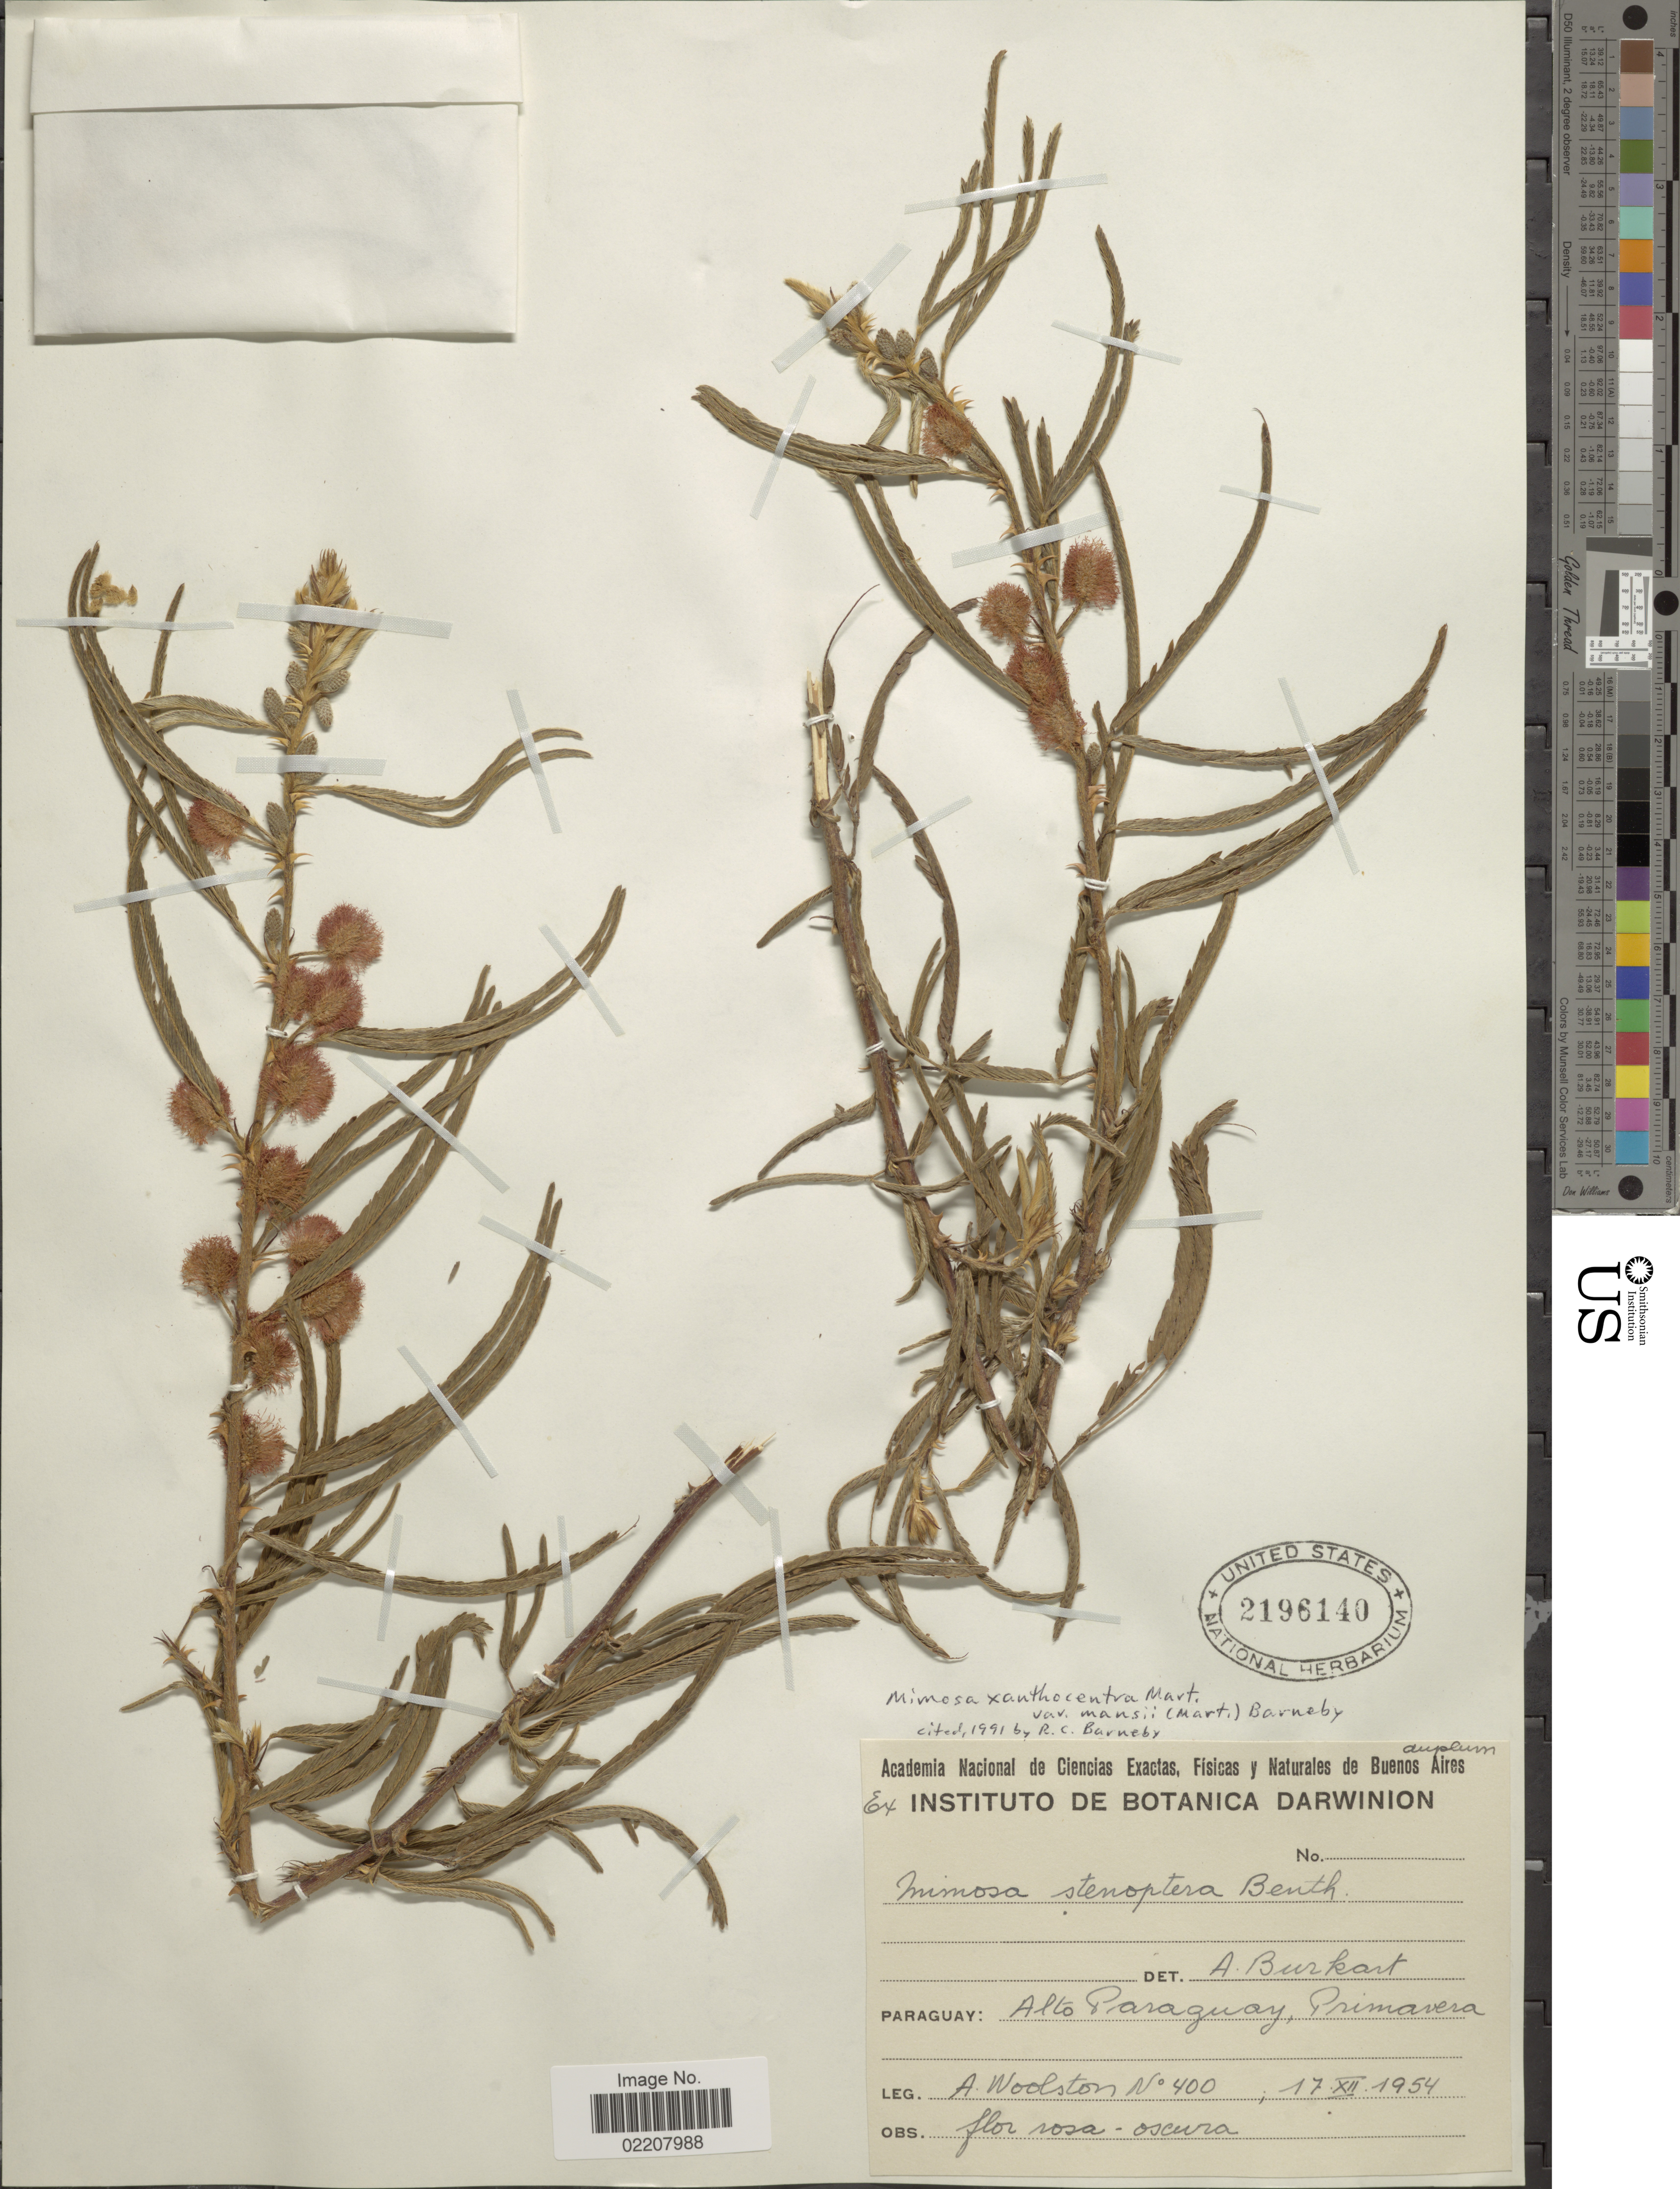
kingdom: Plantae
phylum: Tracheophyta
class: Magnoliopsida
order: Fabales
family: Fabaceae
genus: Mimosa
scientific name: Mimosa xanthocentra var. mansii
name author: (Mart.) Barneby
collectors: A. L. Woolston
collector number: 400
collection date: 1954-12-17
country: Paraguay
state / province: Alto Paraguay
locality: Primavera.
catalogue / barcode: US 2196140